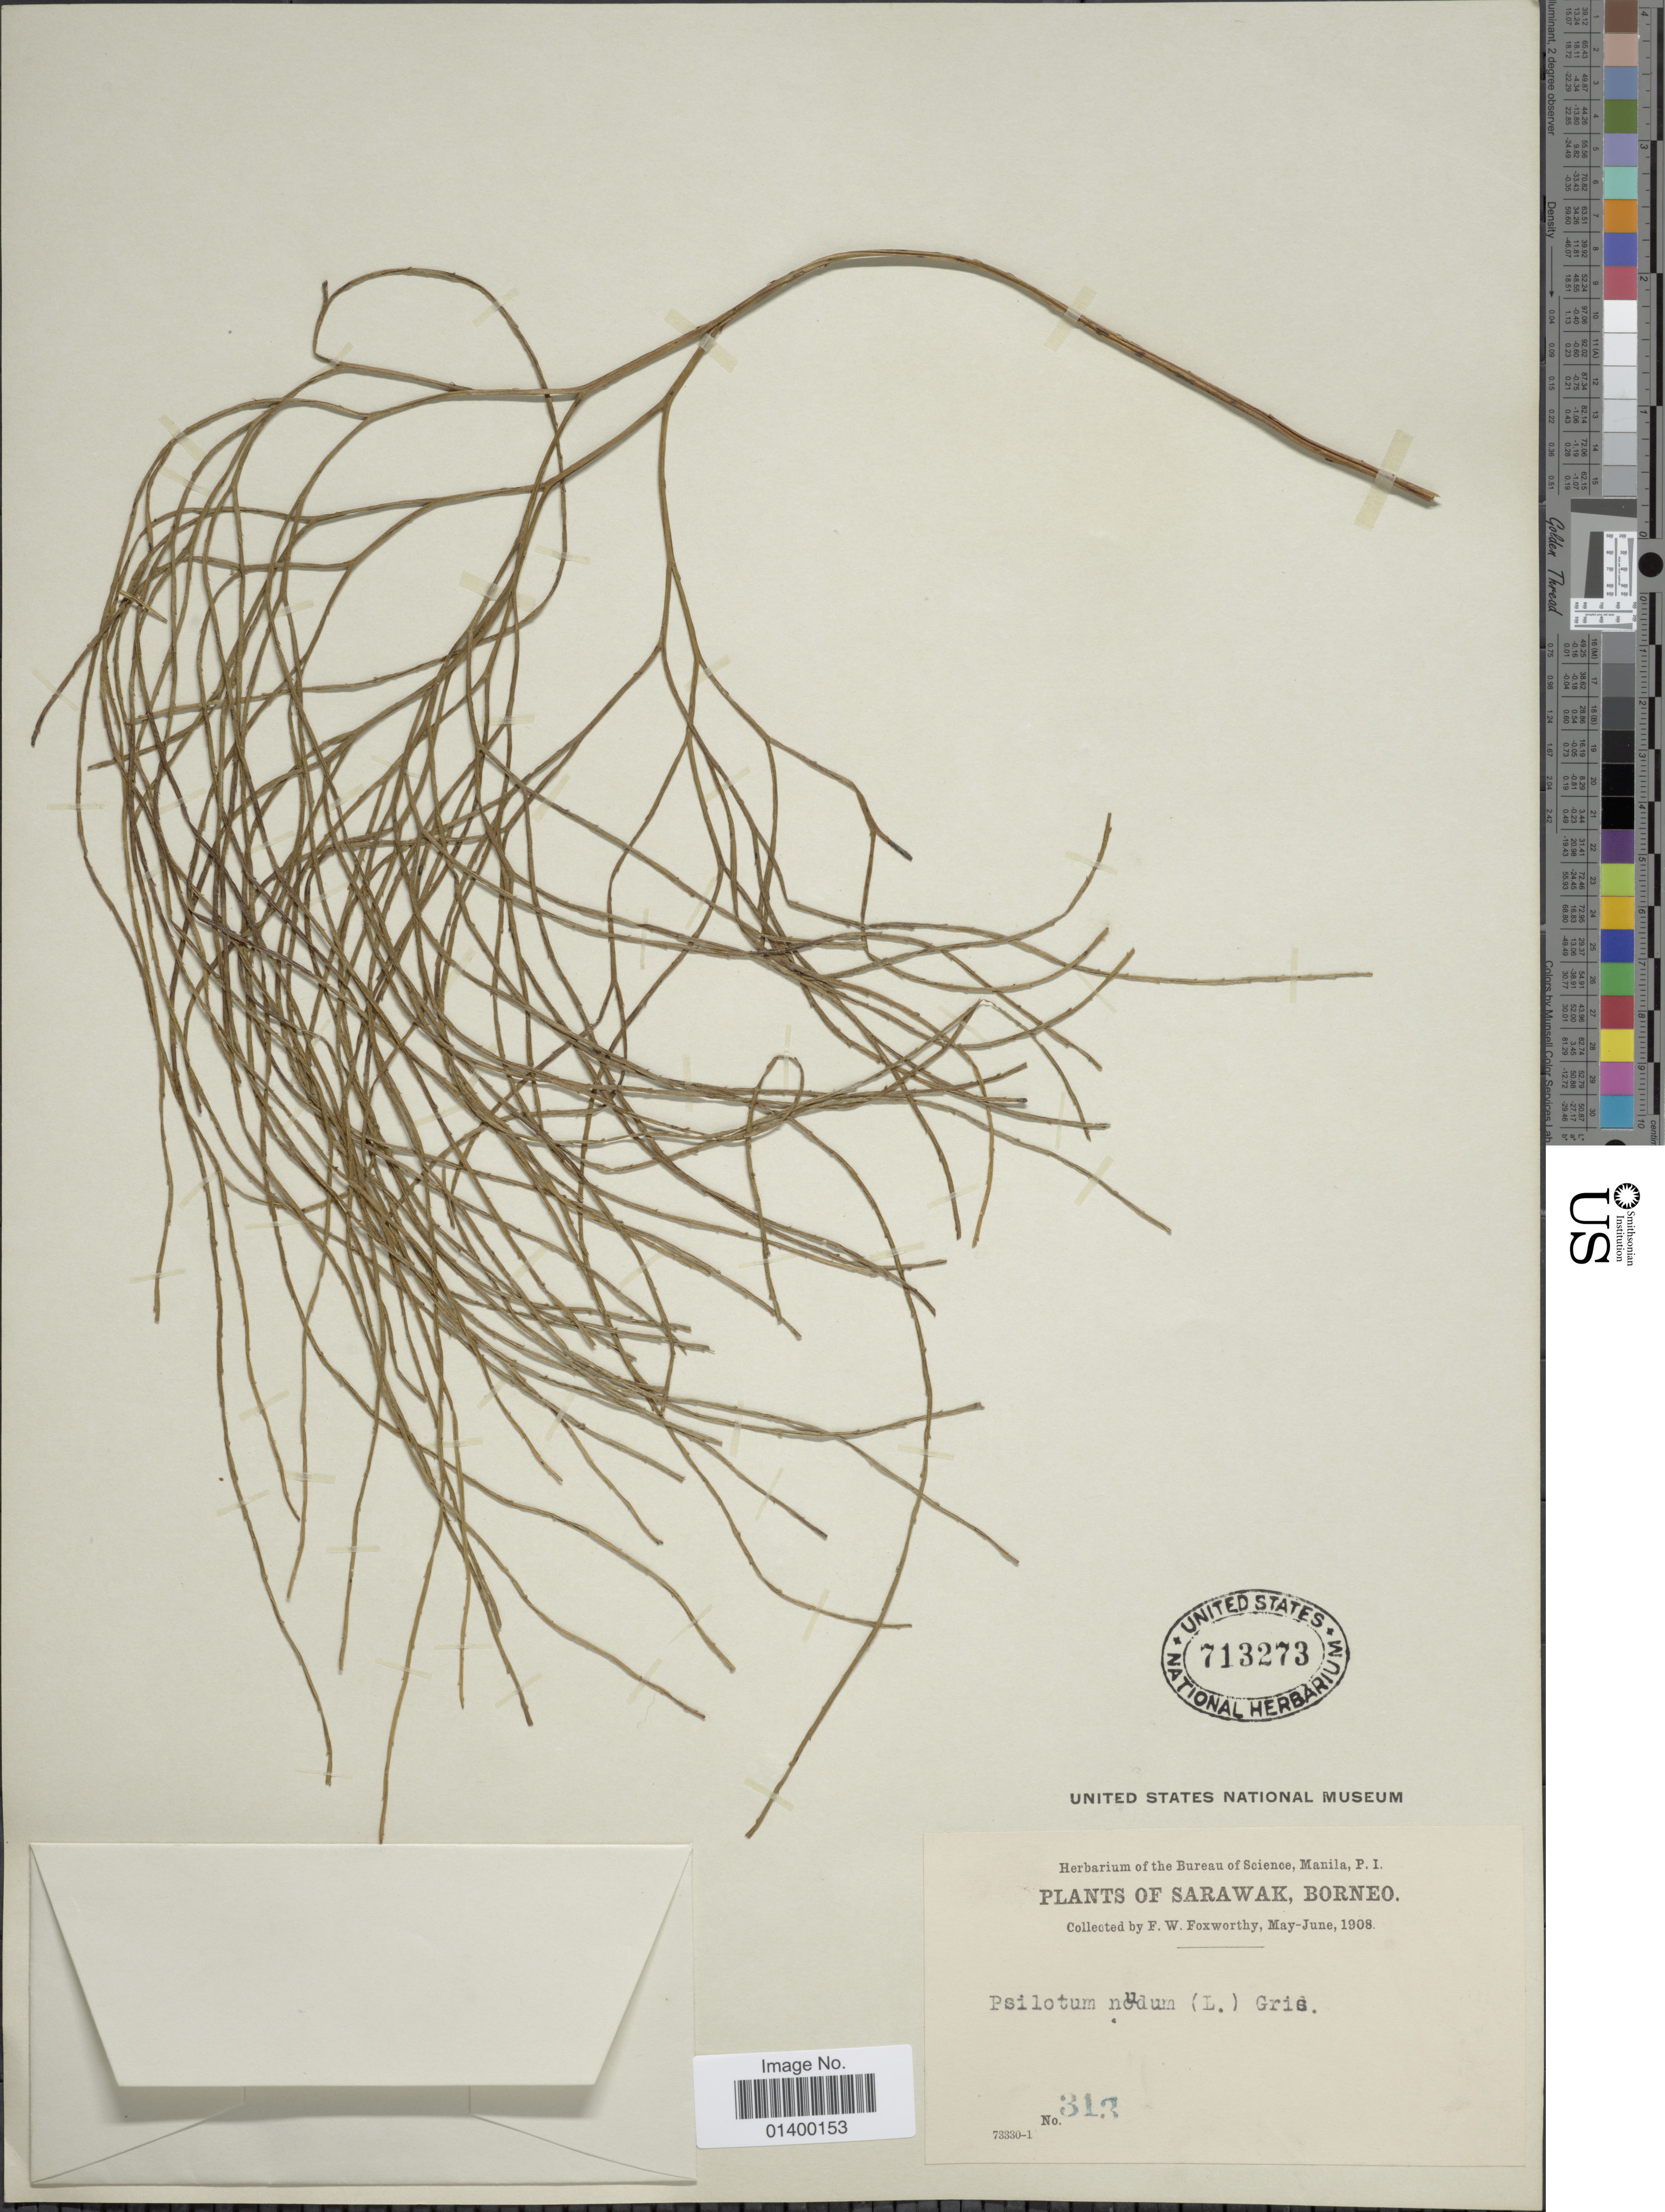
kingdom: Plantae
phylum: Tracheophyta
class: Polypodiopsida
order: Psilotales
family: Psilotaceae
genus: Psilotum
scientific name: Psilotum nudum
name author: (L.) P. Beauv.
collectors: F. W. Foxworthy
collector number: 313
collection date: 1908-05/1908-06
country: Malaysia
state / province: Sarawak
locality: Borneo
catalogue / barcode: US 713273